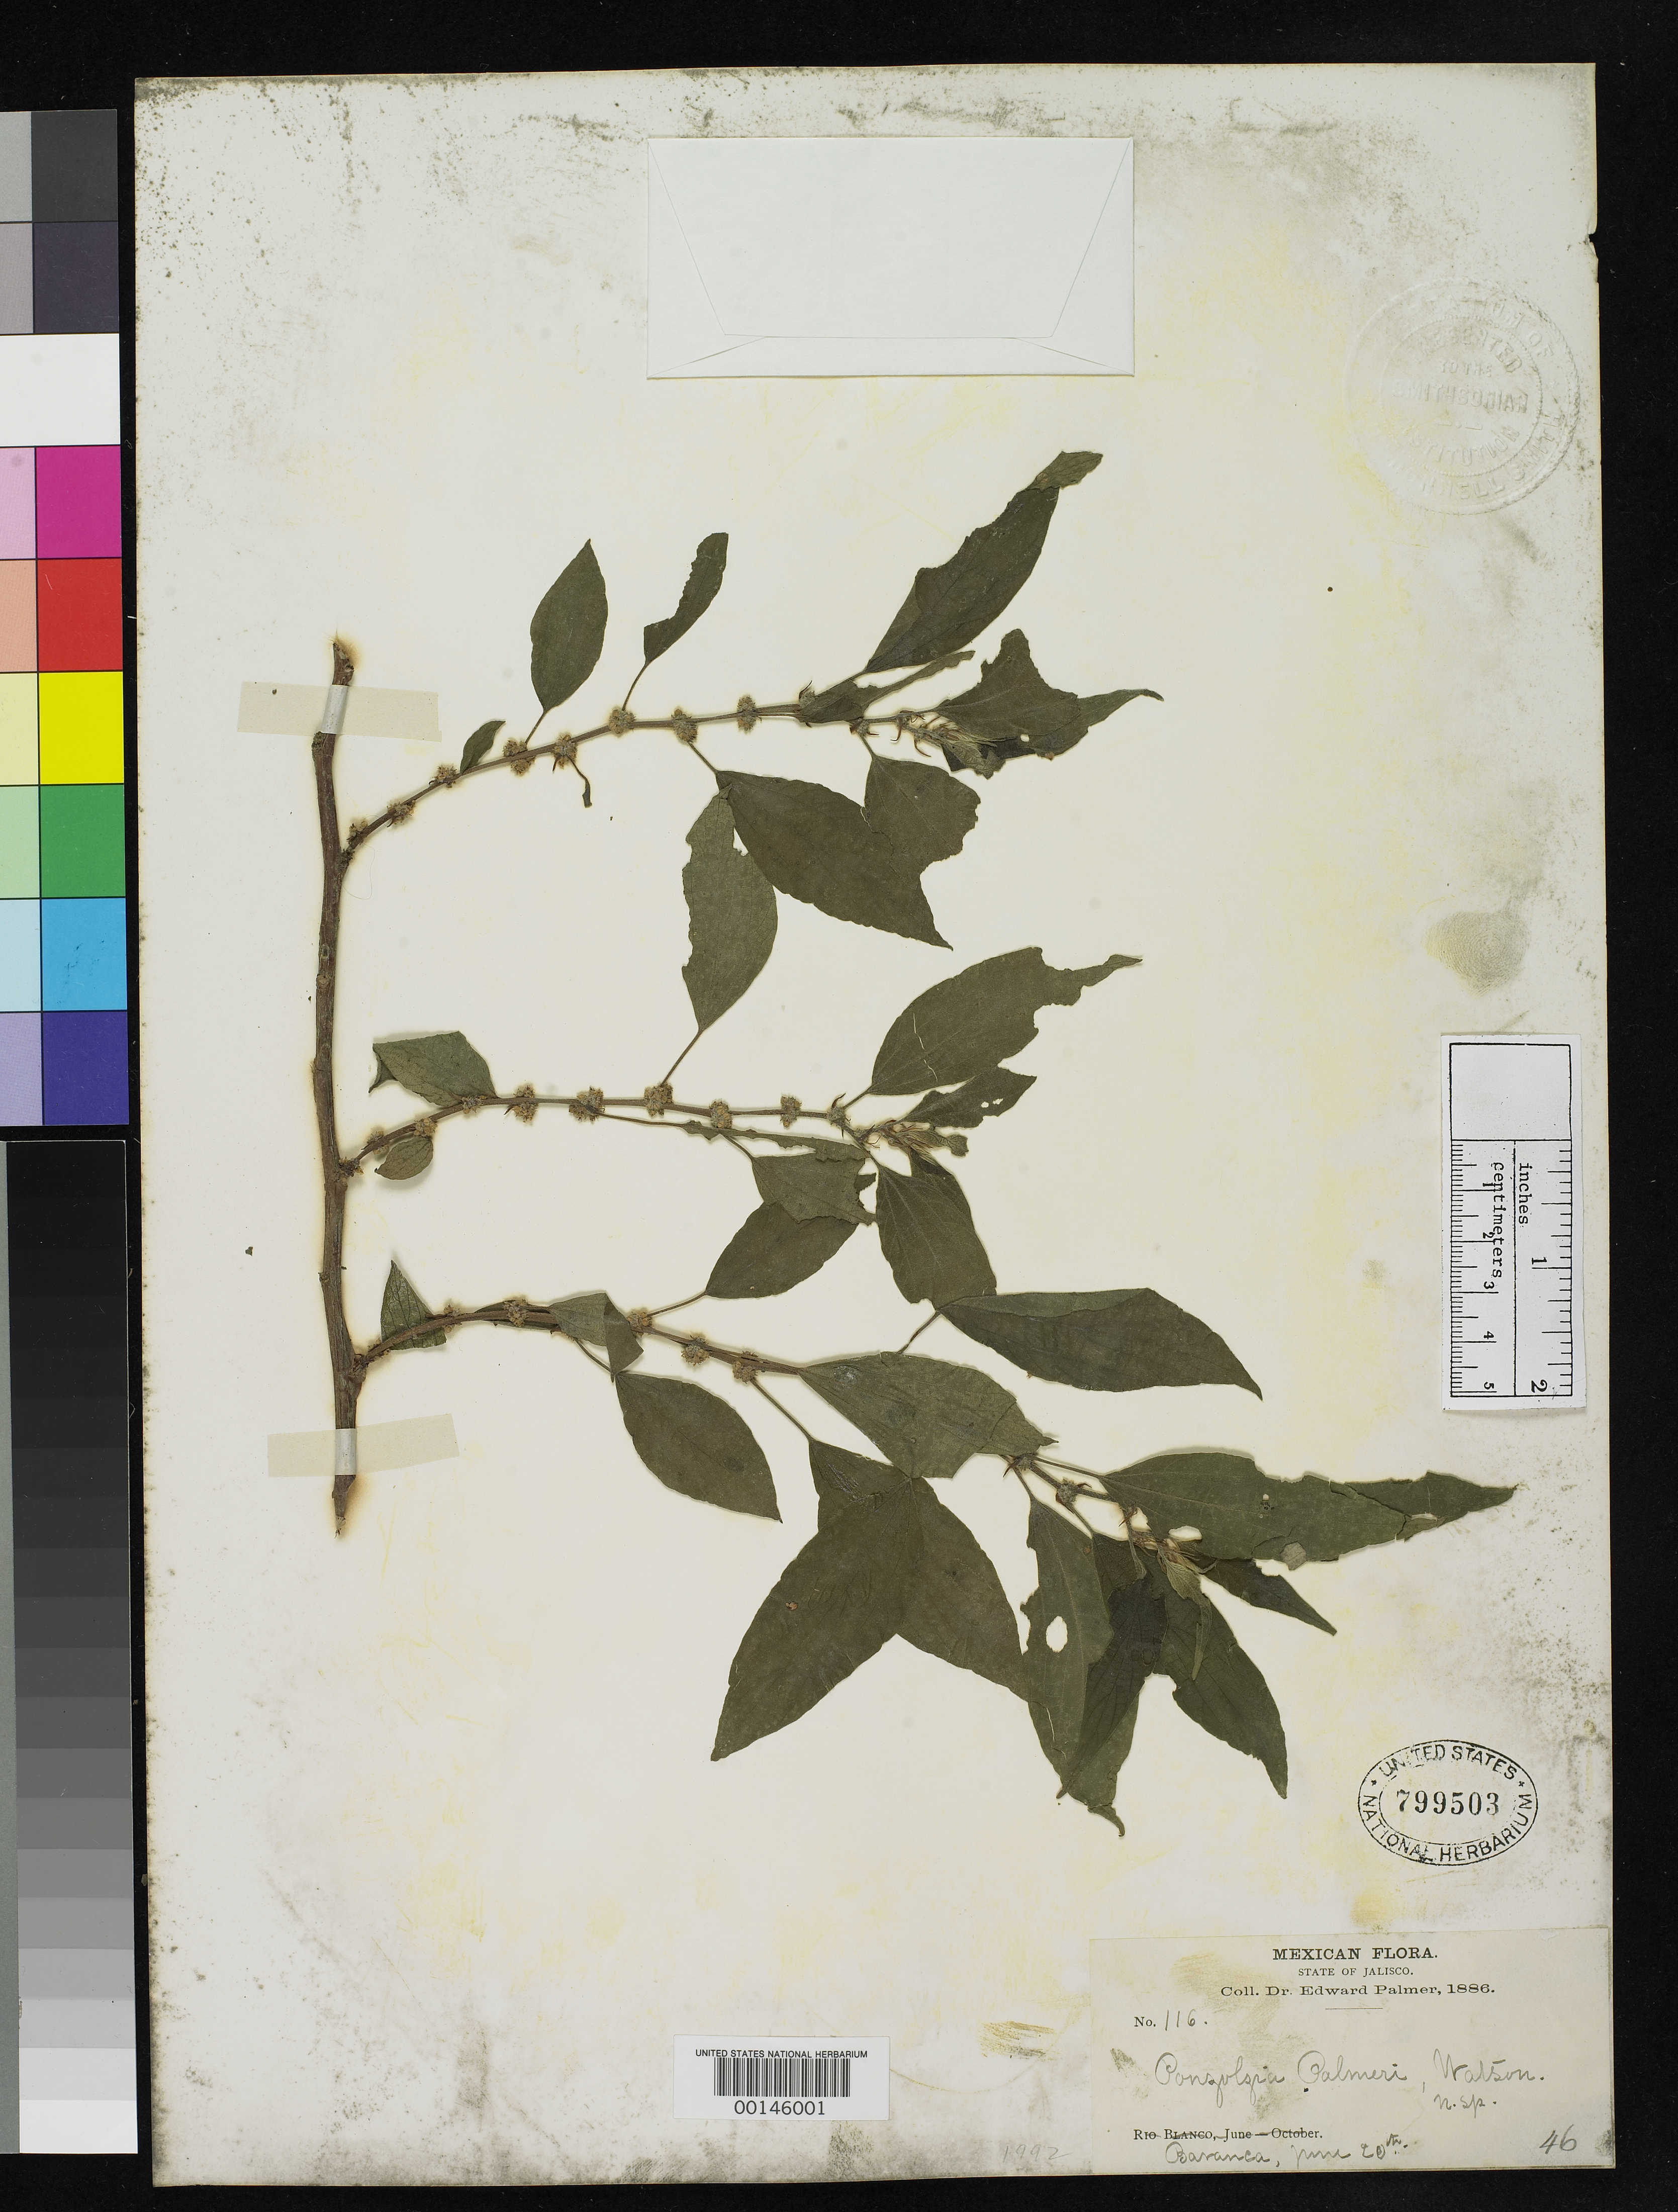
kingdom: Plantae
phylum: Tracheophyta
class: Magnoliopsida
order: Rosales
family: Urticaceae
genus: Pouzolzia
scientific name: Pouzolzia palmeri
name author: S. Watson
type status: Type Collection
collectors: E. Palmer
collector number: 116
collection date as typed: Jun 1886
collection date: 1886-06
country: Mexico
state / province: Jalisco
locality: Barranca, near Guadalajara.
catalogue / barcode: US 799503